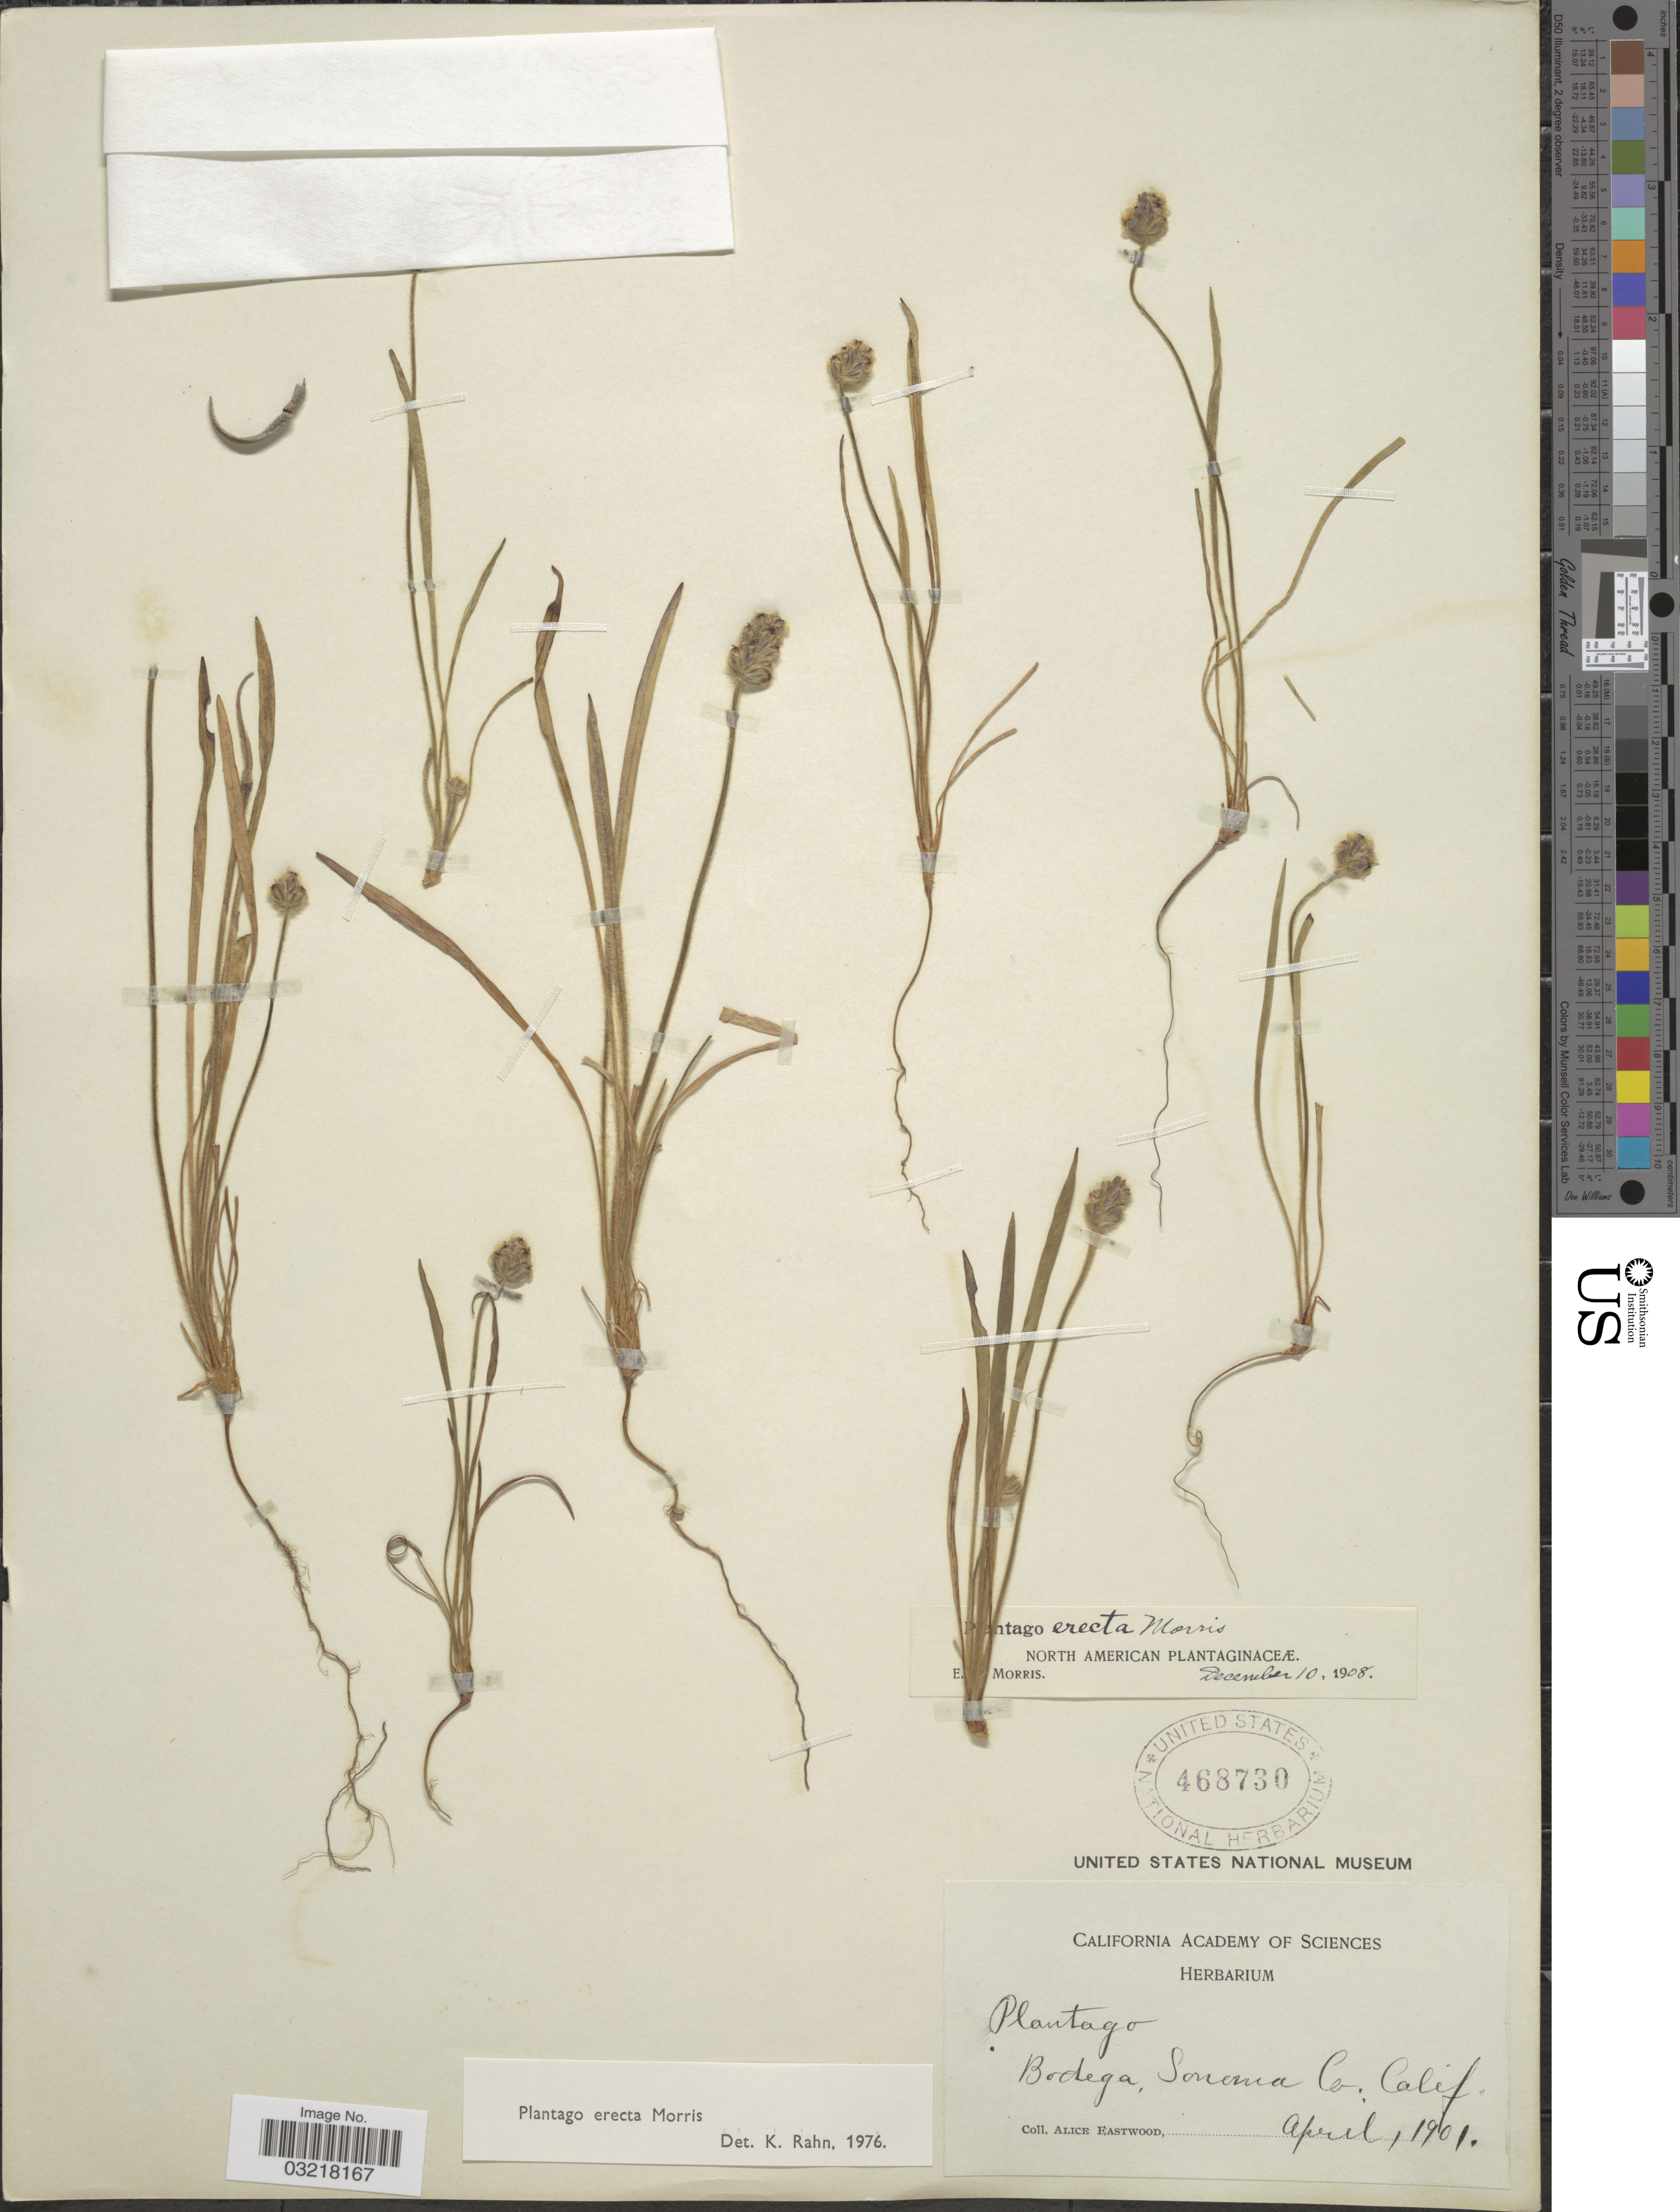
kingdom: Plantae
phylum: Tracheophyta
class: Magnoliopsida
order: Lamiales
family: Plantaginaceae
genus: Plantago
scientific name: Plantago erecta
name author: Morris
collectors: A. Eastwood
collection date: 1901-04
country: United States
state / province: California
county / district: Sonoma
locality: Bodega, Sonoma Co.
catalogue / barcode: US 468730